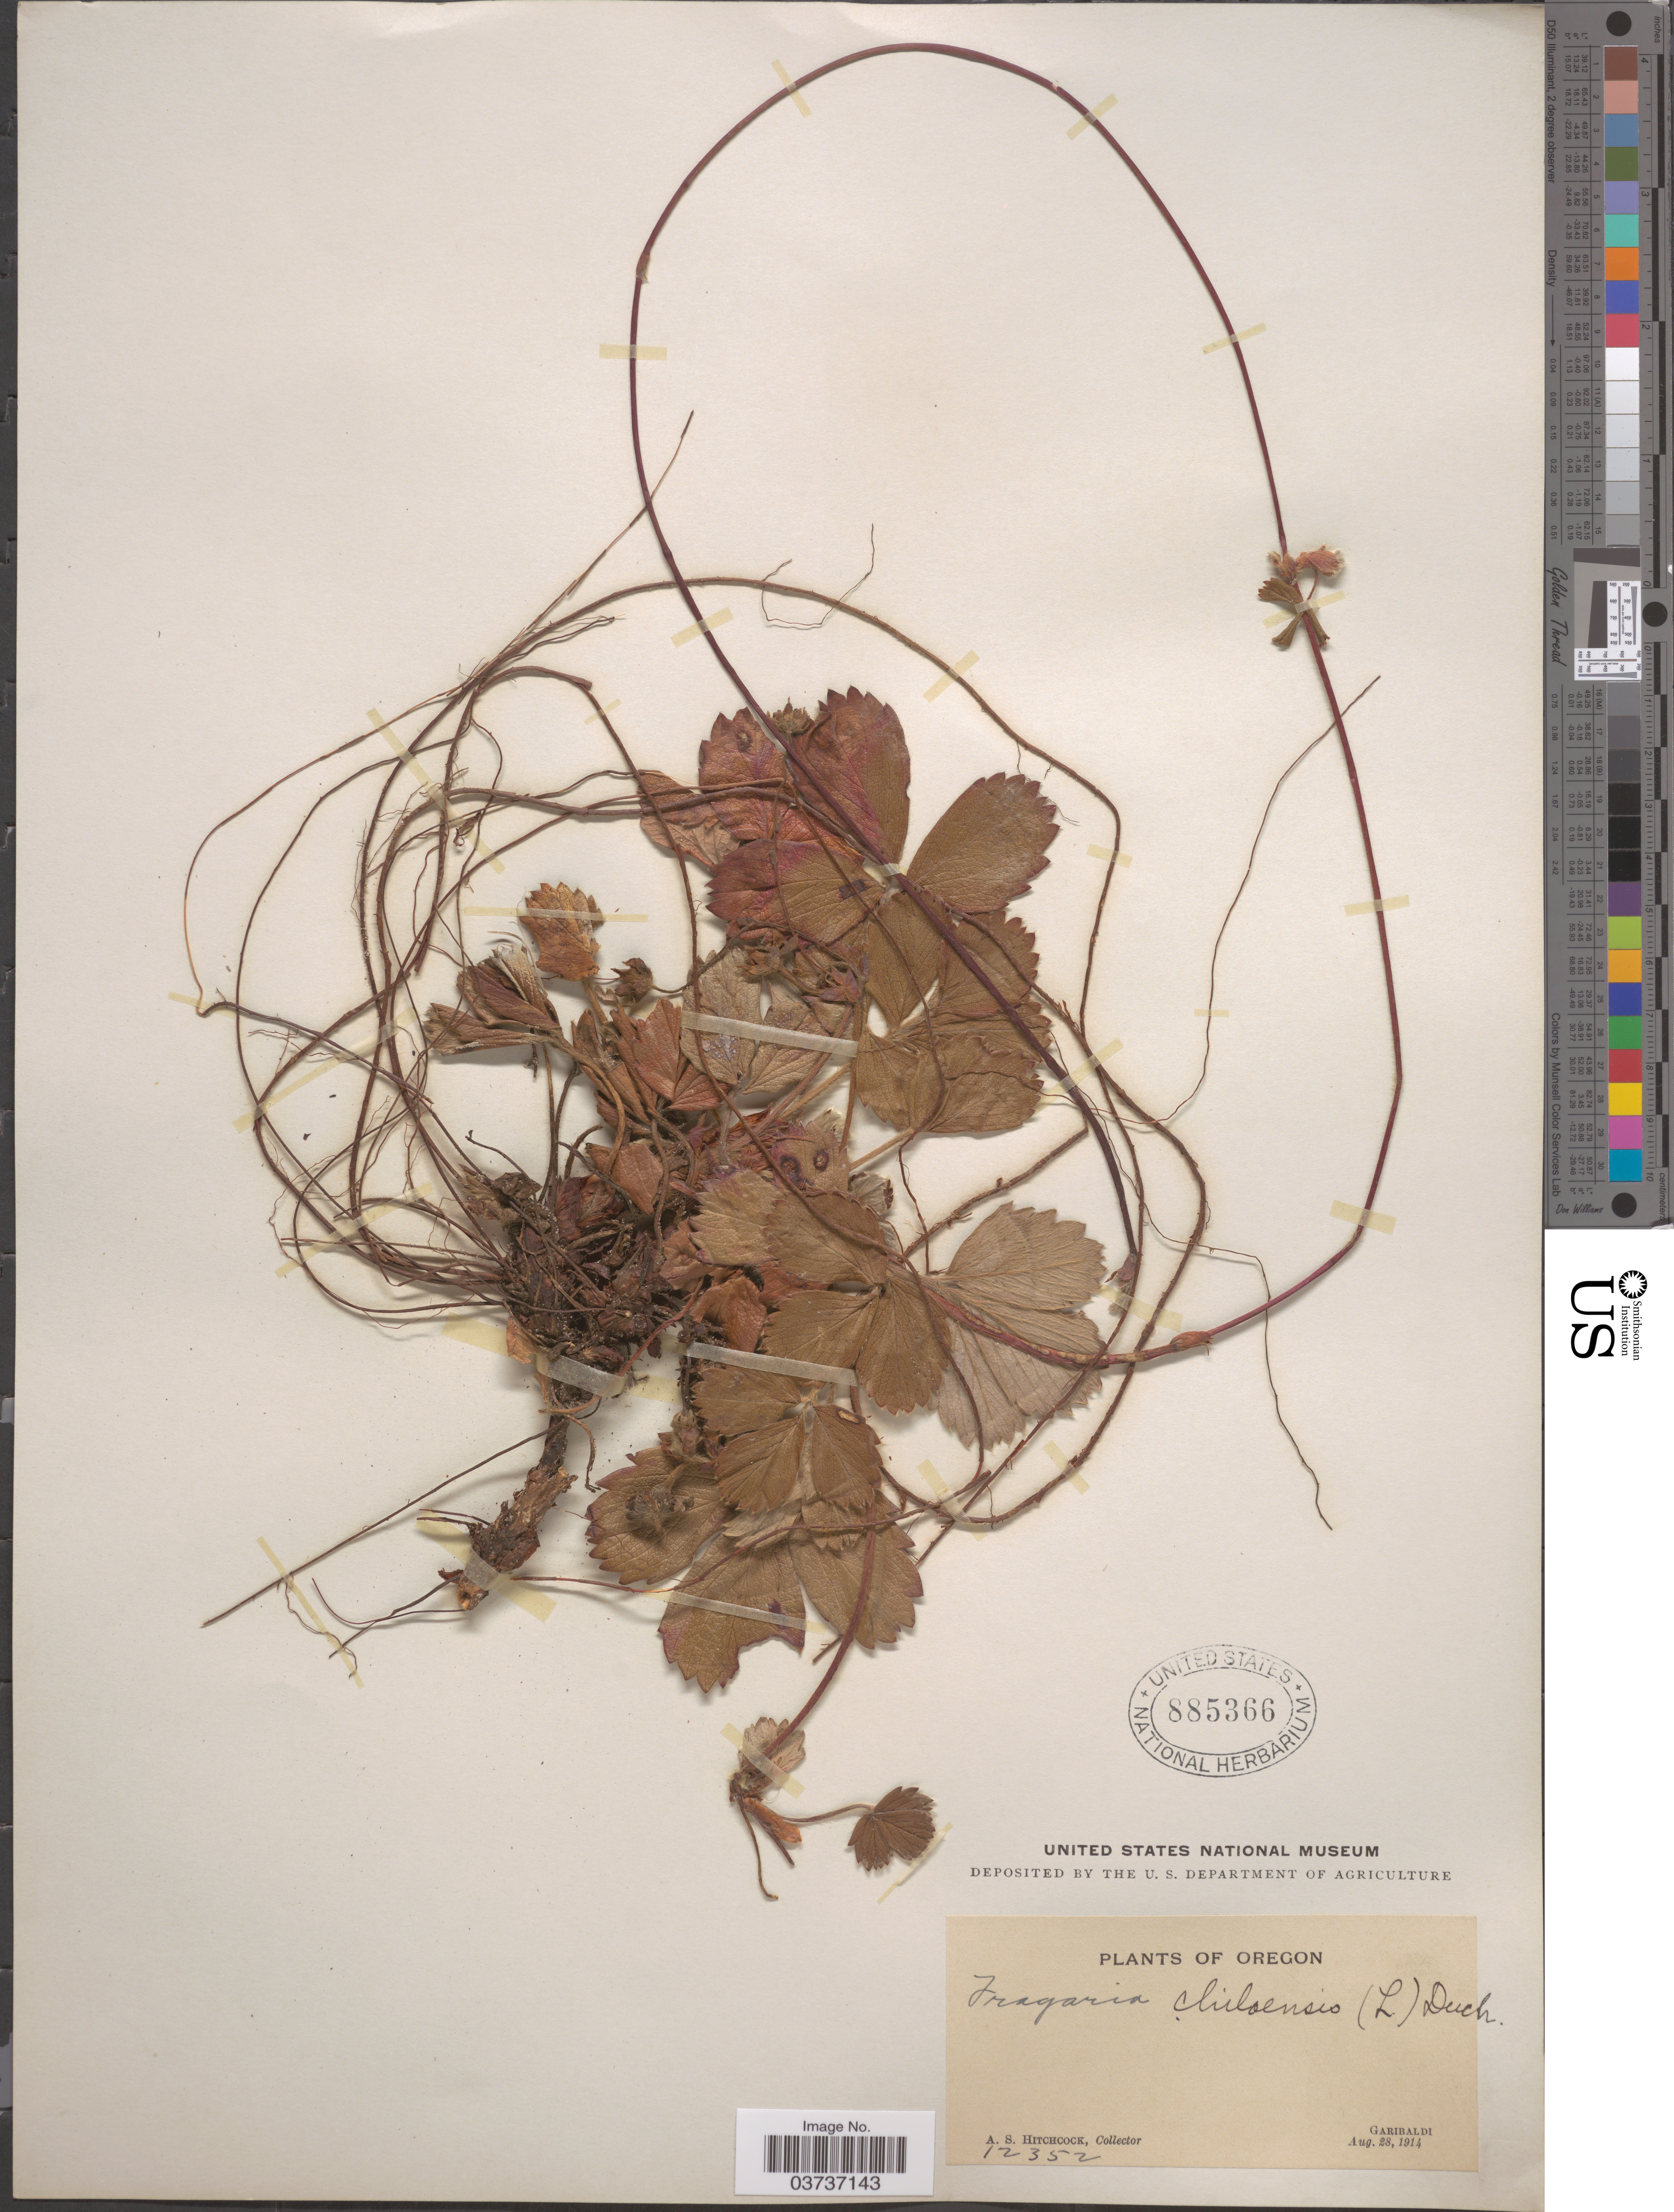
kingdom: Plantae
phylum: Tracheophyta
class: Magnoliopsida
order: Rosales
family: Rosaceae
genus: Fragaria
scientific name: Fragaria chiloensis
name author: (L.) Mill.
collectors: A. S. Hitchcock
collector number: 12352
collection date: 1914-08-28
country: United States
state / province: Oregon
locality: Garibaldi.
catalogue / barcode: US 885366